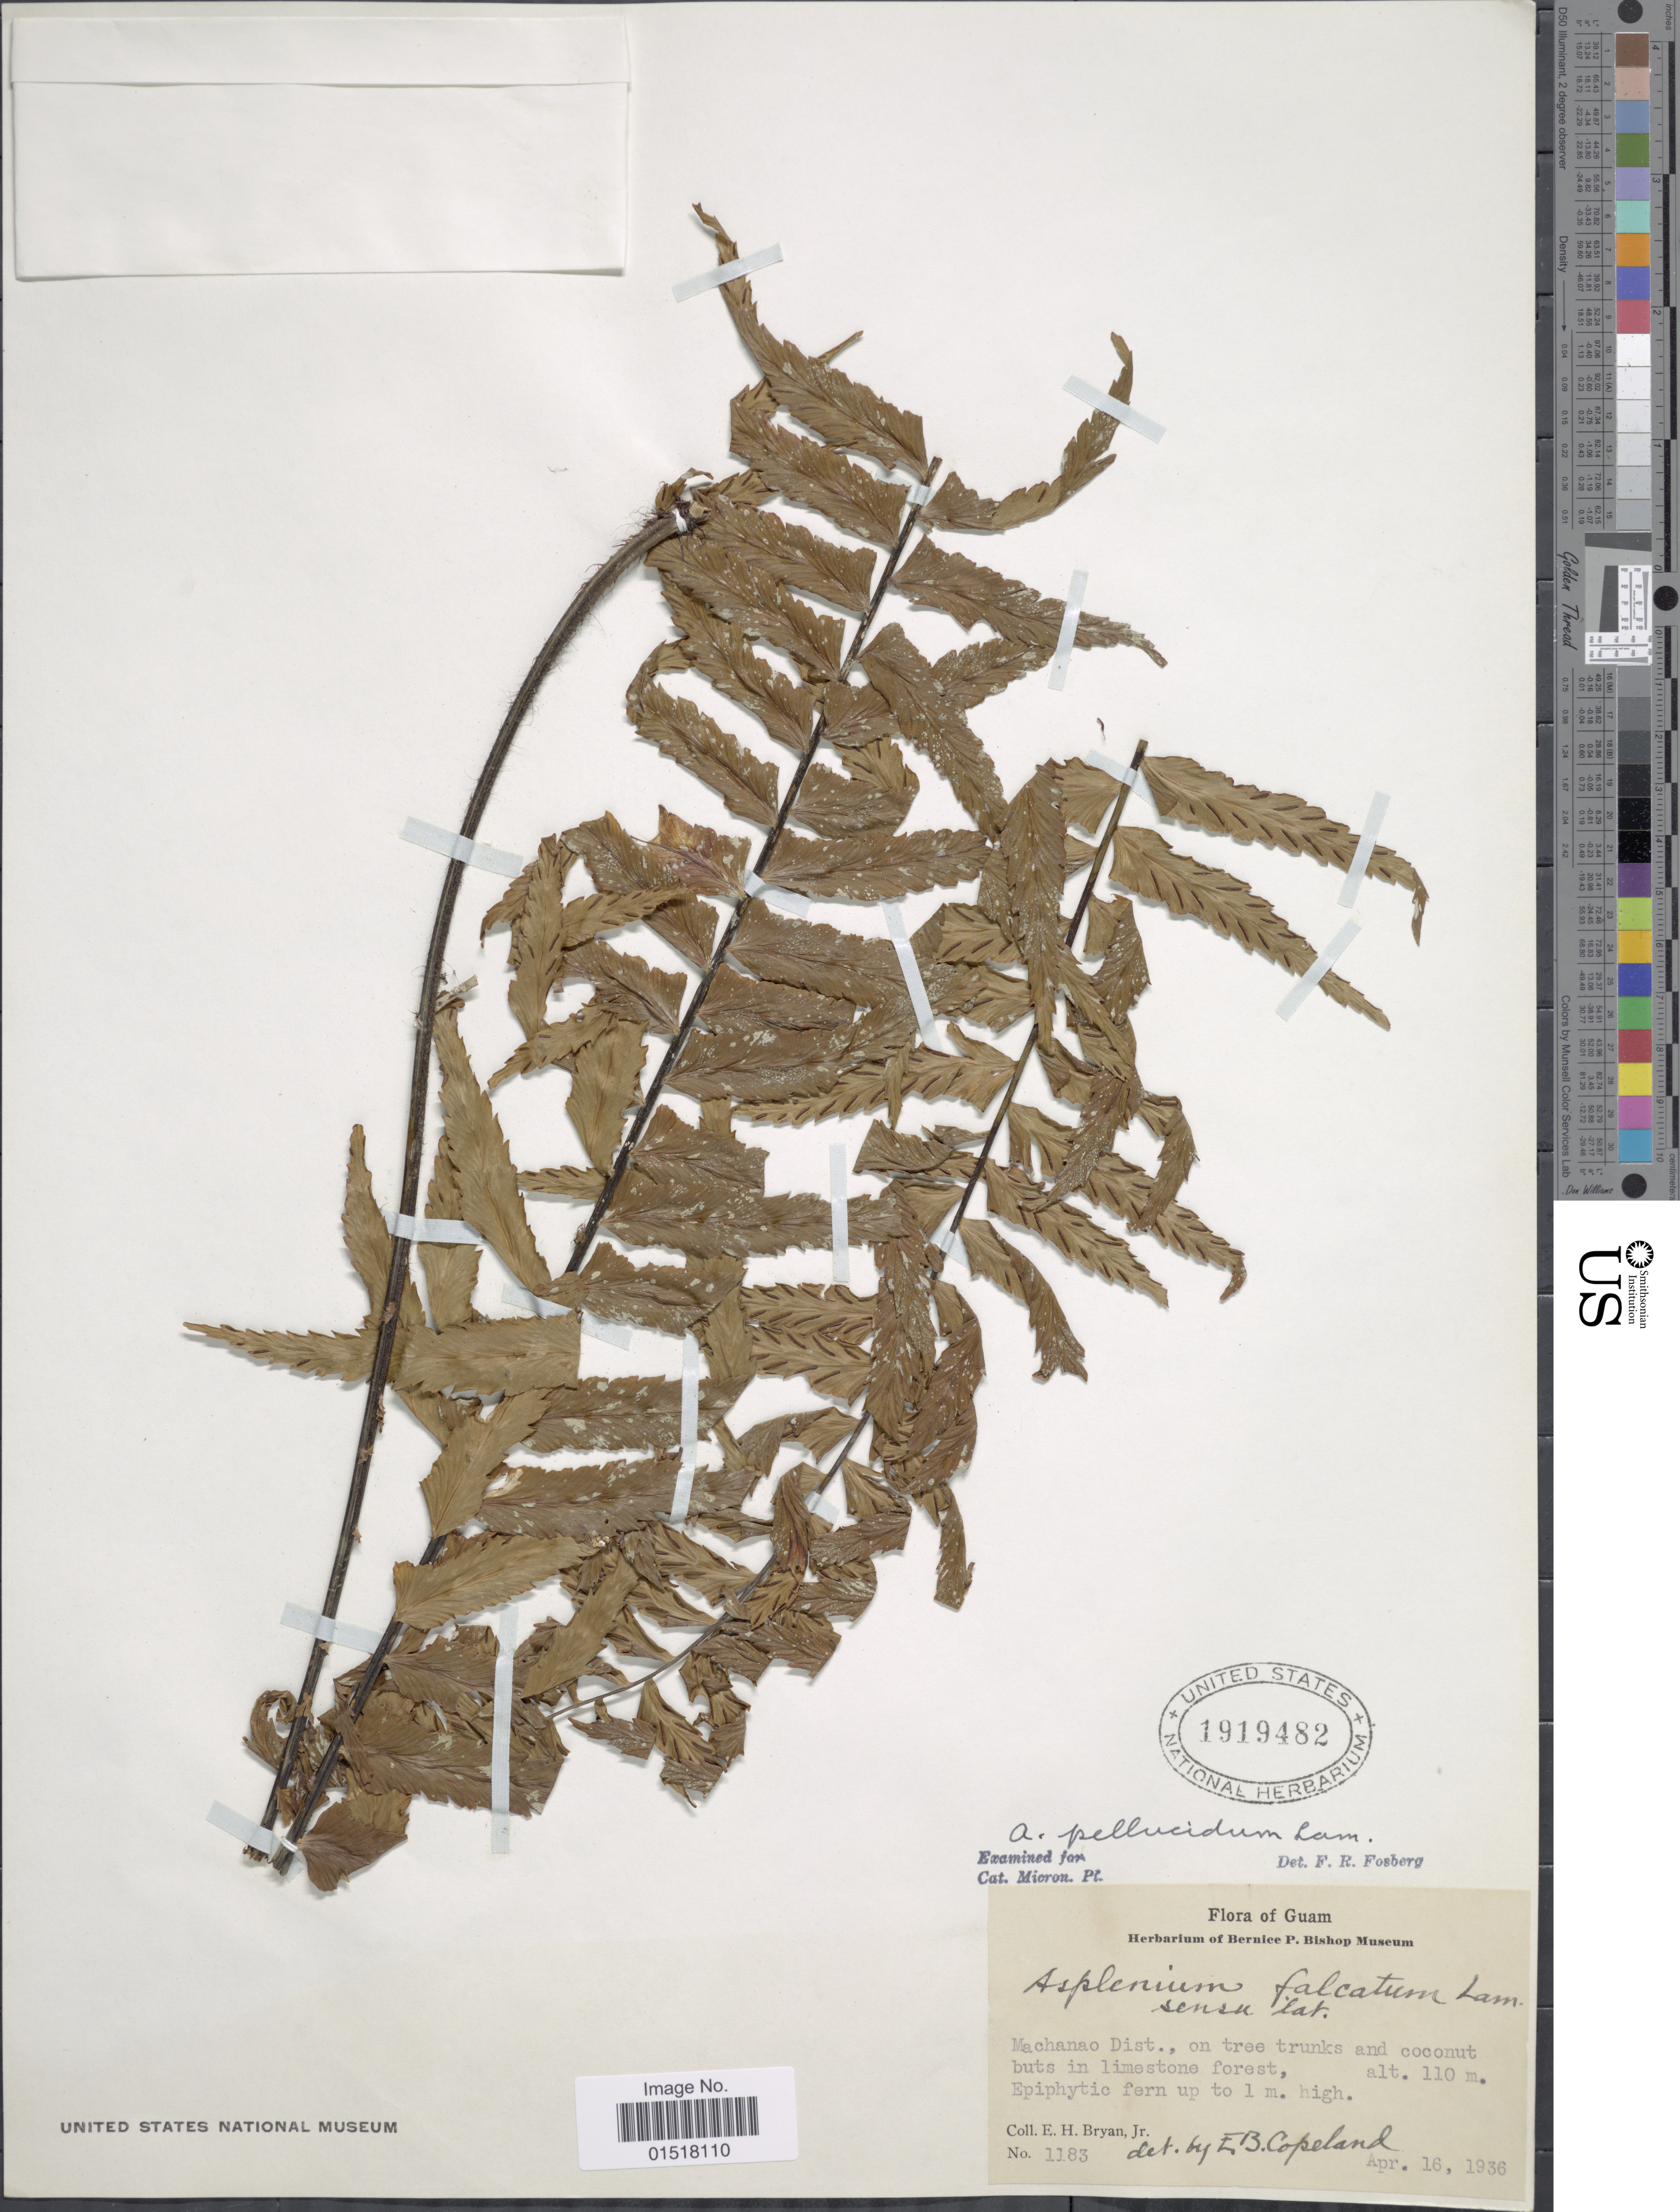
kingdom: Plantae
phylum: Tracheophyta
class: Polypodiopsida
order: Polypodiales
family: Aspleniaceae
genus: Asplenium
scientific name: Asplenium pellucidum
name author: Lam.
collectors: E. Bryan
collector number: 1183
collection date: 1936-04-16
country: Guam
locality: Machanao Dist., on tree trunks and coconut buts in limestone forest.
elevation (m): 110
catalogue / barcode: US 1919482